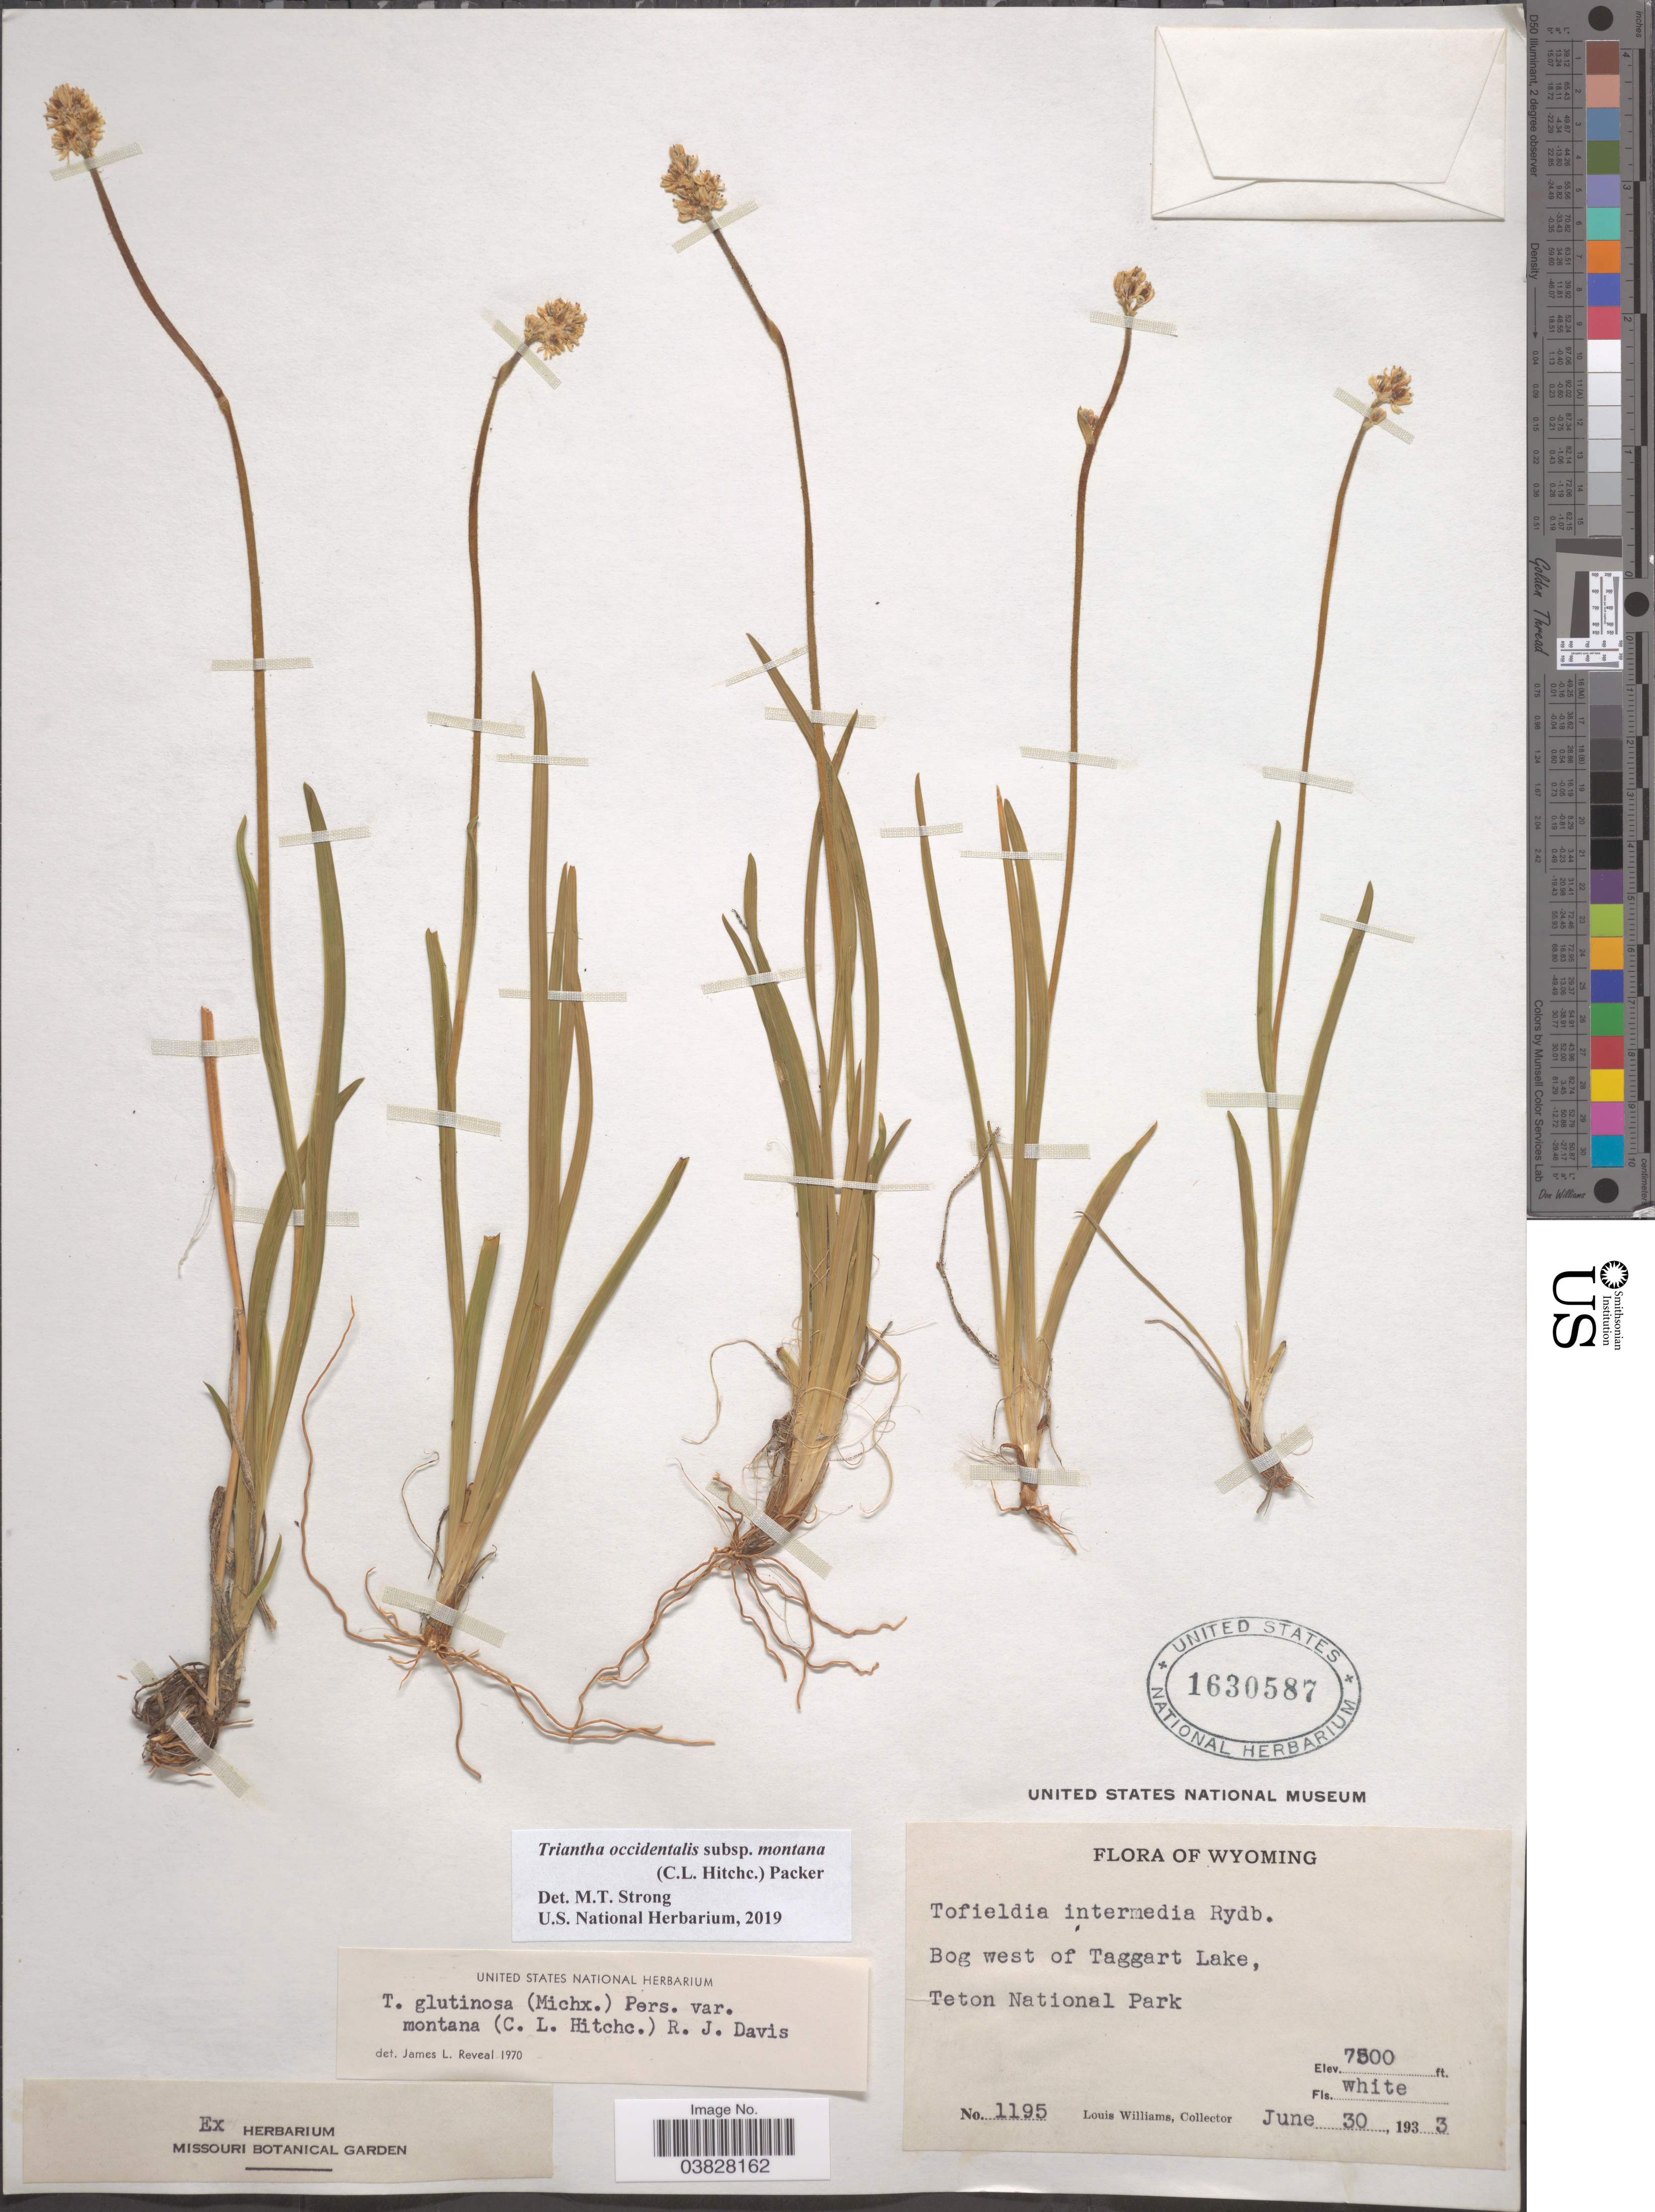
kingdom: Plantae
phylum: Tracheophyta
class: Liliopsida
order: Alismatales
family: Tofieldiaceae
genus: Triantha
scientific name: Triantha occidentalis subsp. montana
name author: (C.L. Hitchc.) Packer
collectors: L. G. Williams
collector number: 1195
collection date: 1933-06-30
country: United States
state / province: Wyoming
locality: West of Taggart Lake, Teton National Park.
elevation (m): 2286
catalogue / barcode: US 1630587